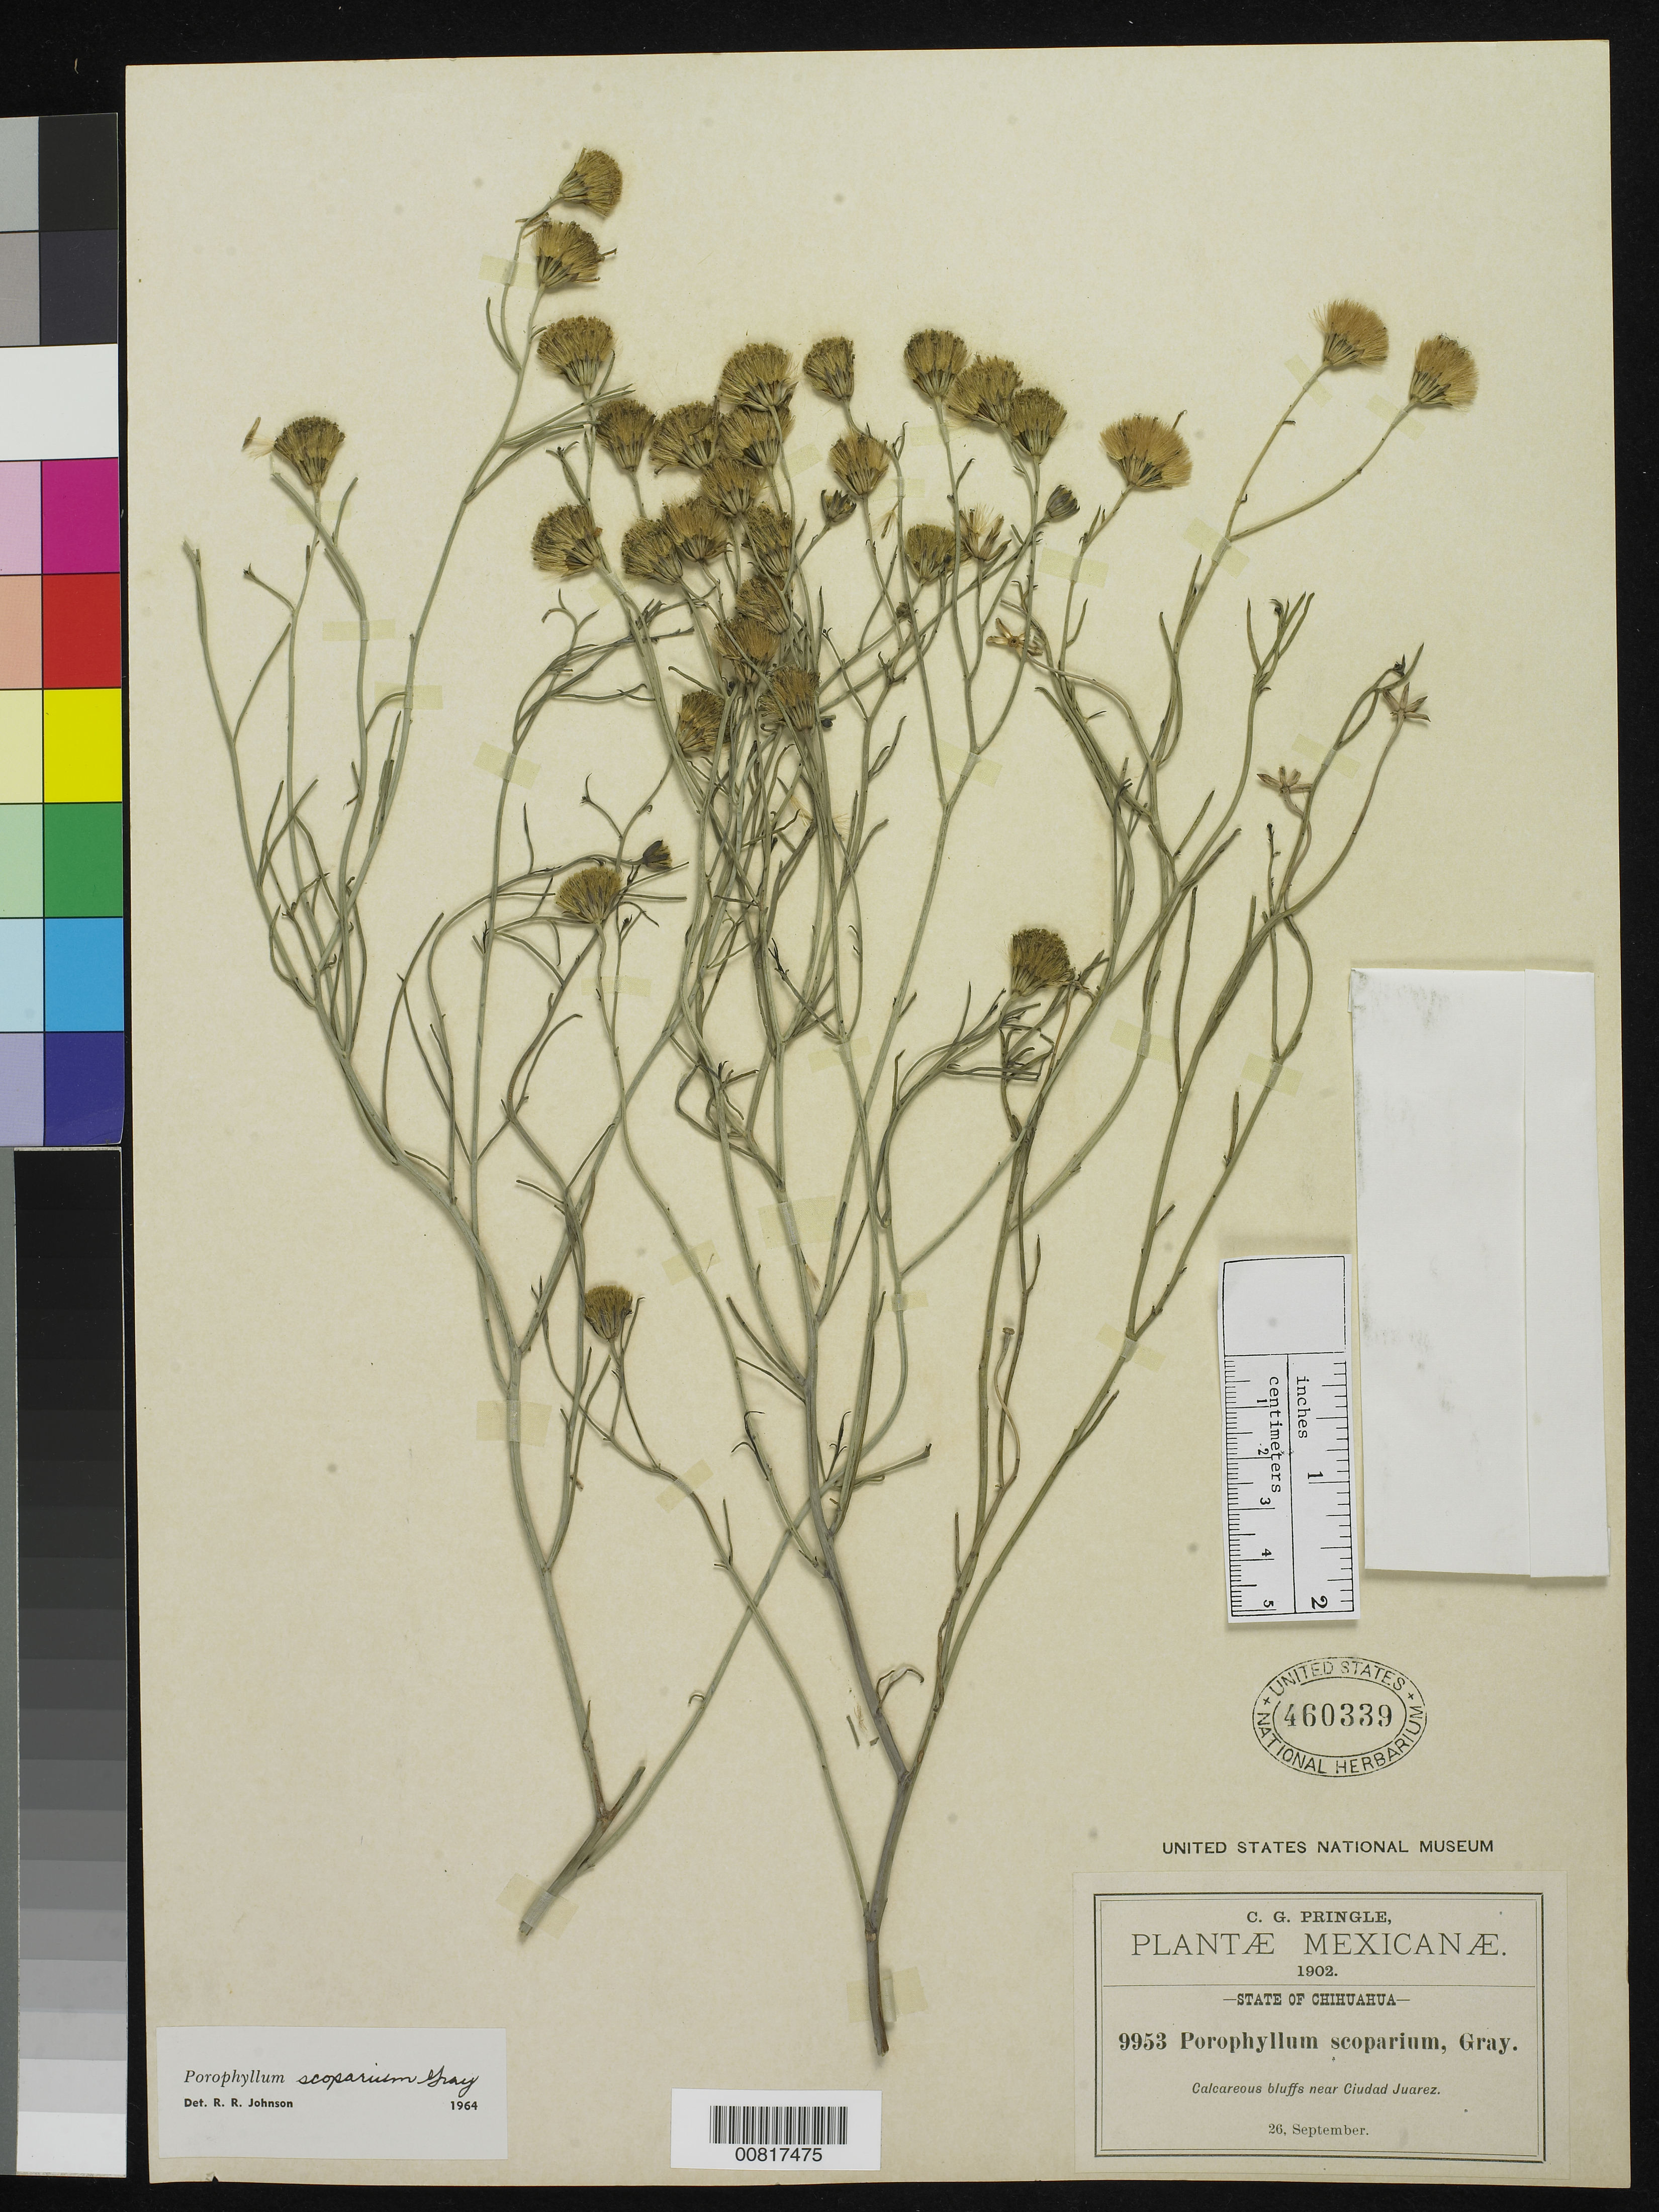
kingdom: Plantae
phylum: Tracheophyta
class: Magnoliopsida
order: Asterales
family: Asteraceae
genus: Porophyllum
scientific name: Porophyllum scoparium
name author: A. Gray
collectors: C. G. Pringle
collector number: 9953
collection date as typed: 26 Sep 1902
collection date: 1902-09-26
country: Mexico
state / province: Chihuahua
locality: Near Ciudad Juárez, Chihuahua.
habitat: Calcareous bluffs.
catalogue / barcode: US 460339